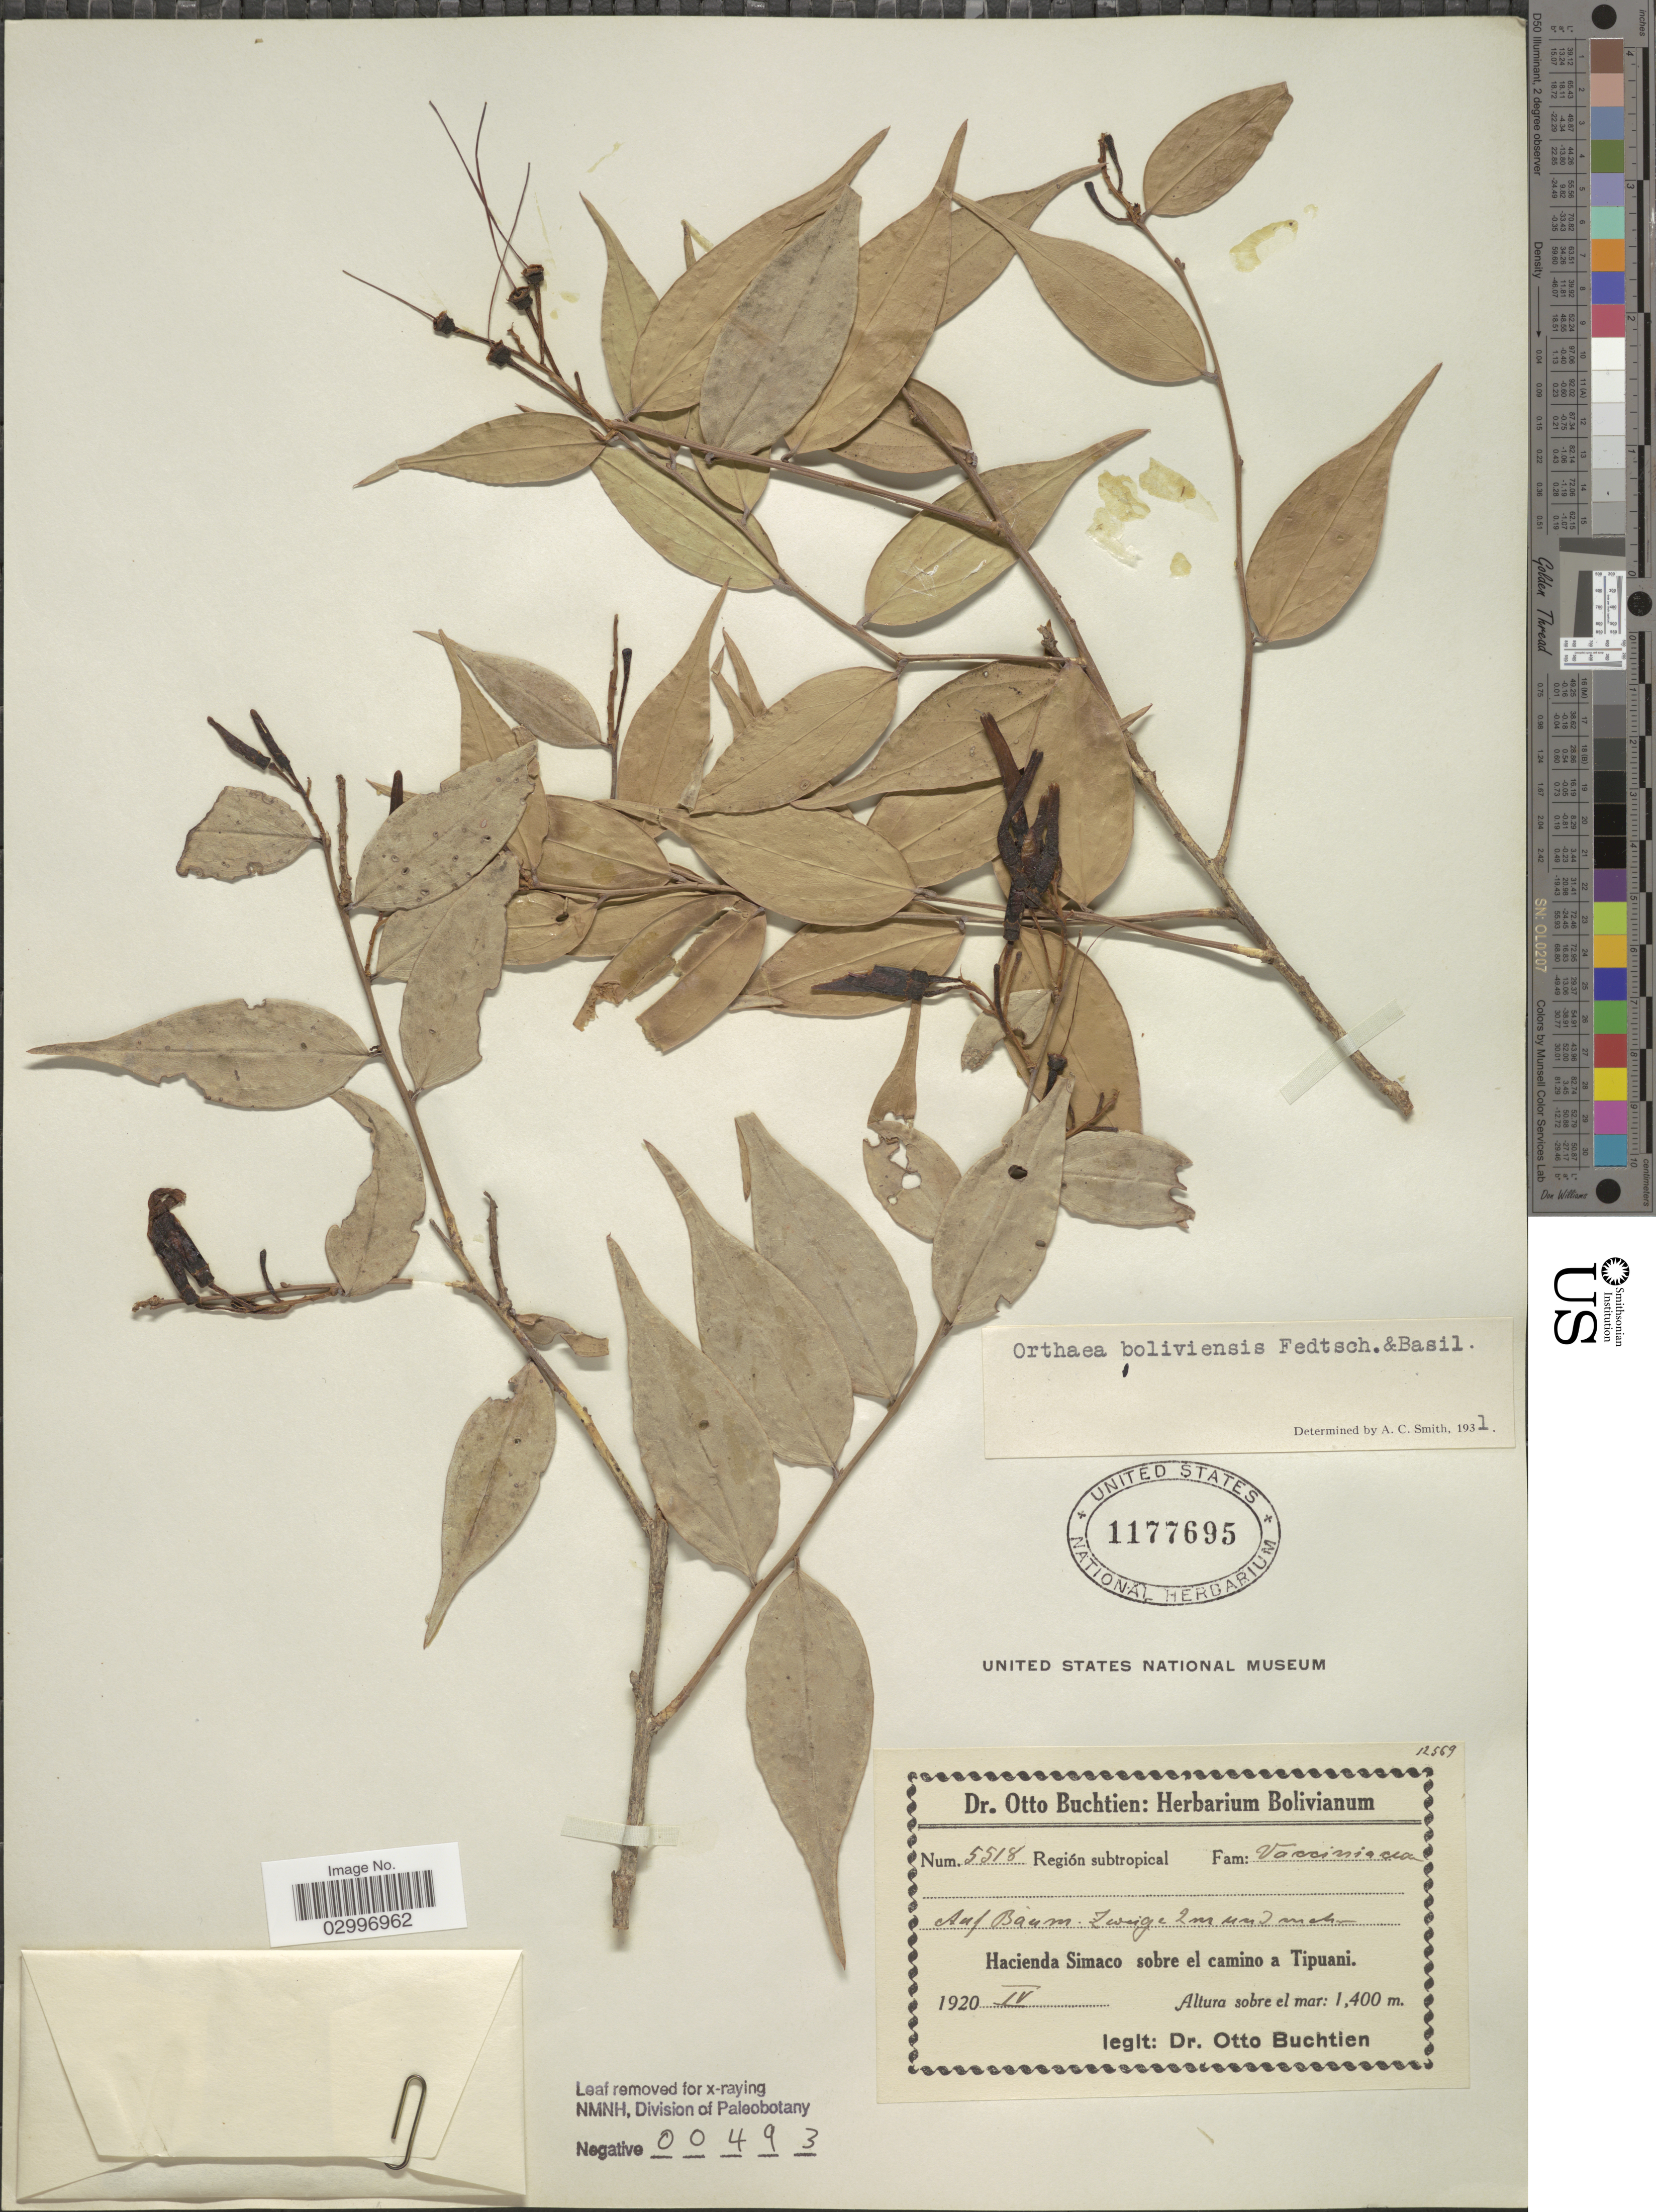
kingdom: Plantae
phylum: Tracheophyta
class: Magnoliopsida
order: Ericales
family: Ericaceae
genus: Orthaea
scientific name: Orthaea boliviensis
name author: B. Fedtsch. & Basilevskaja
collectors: O. Buchtien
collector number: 5518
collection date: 1920-04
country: Bolivia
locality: Región subtropical, hacienda Simaco sobre el camino a Tipuani.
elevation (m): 1400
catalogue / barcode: US 1177695